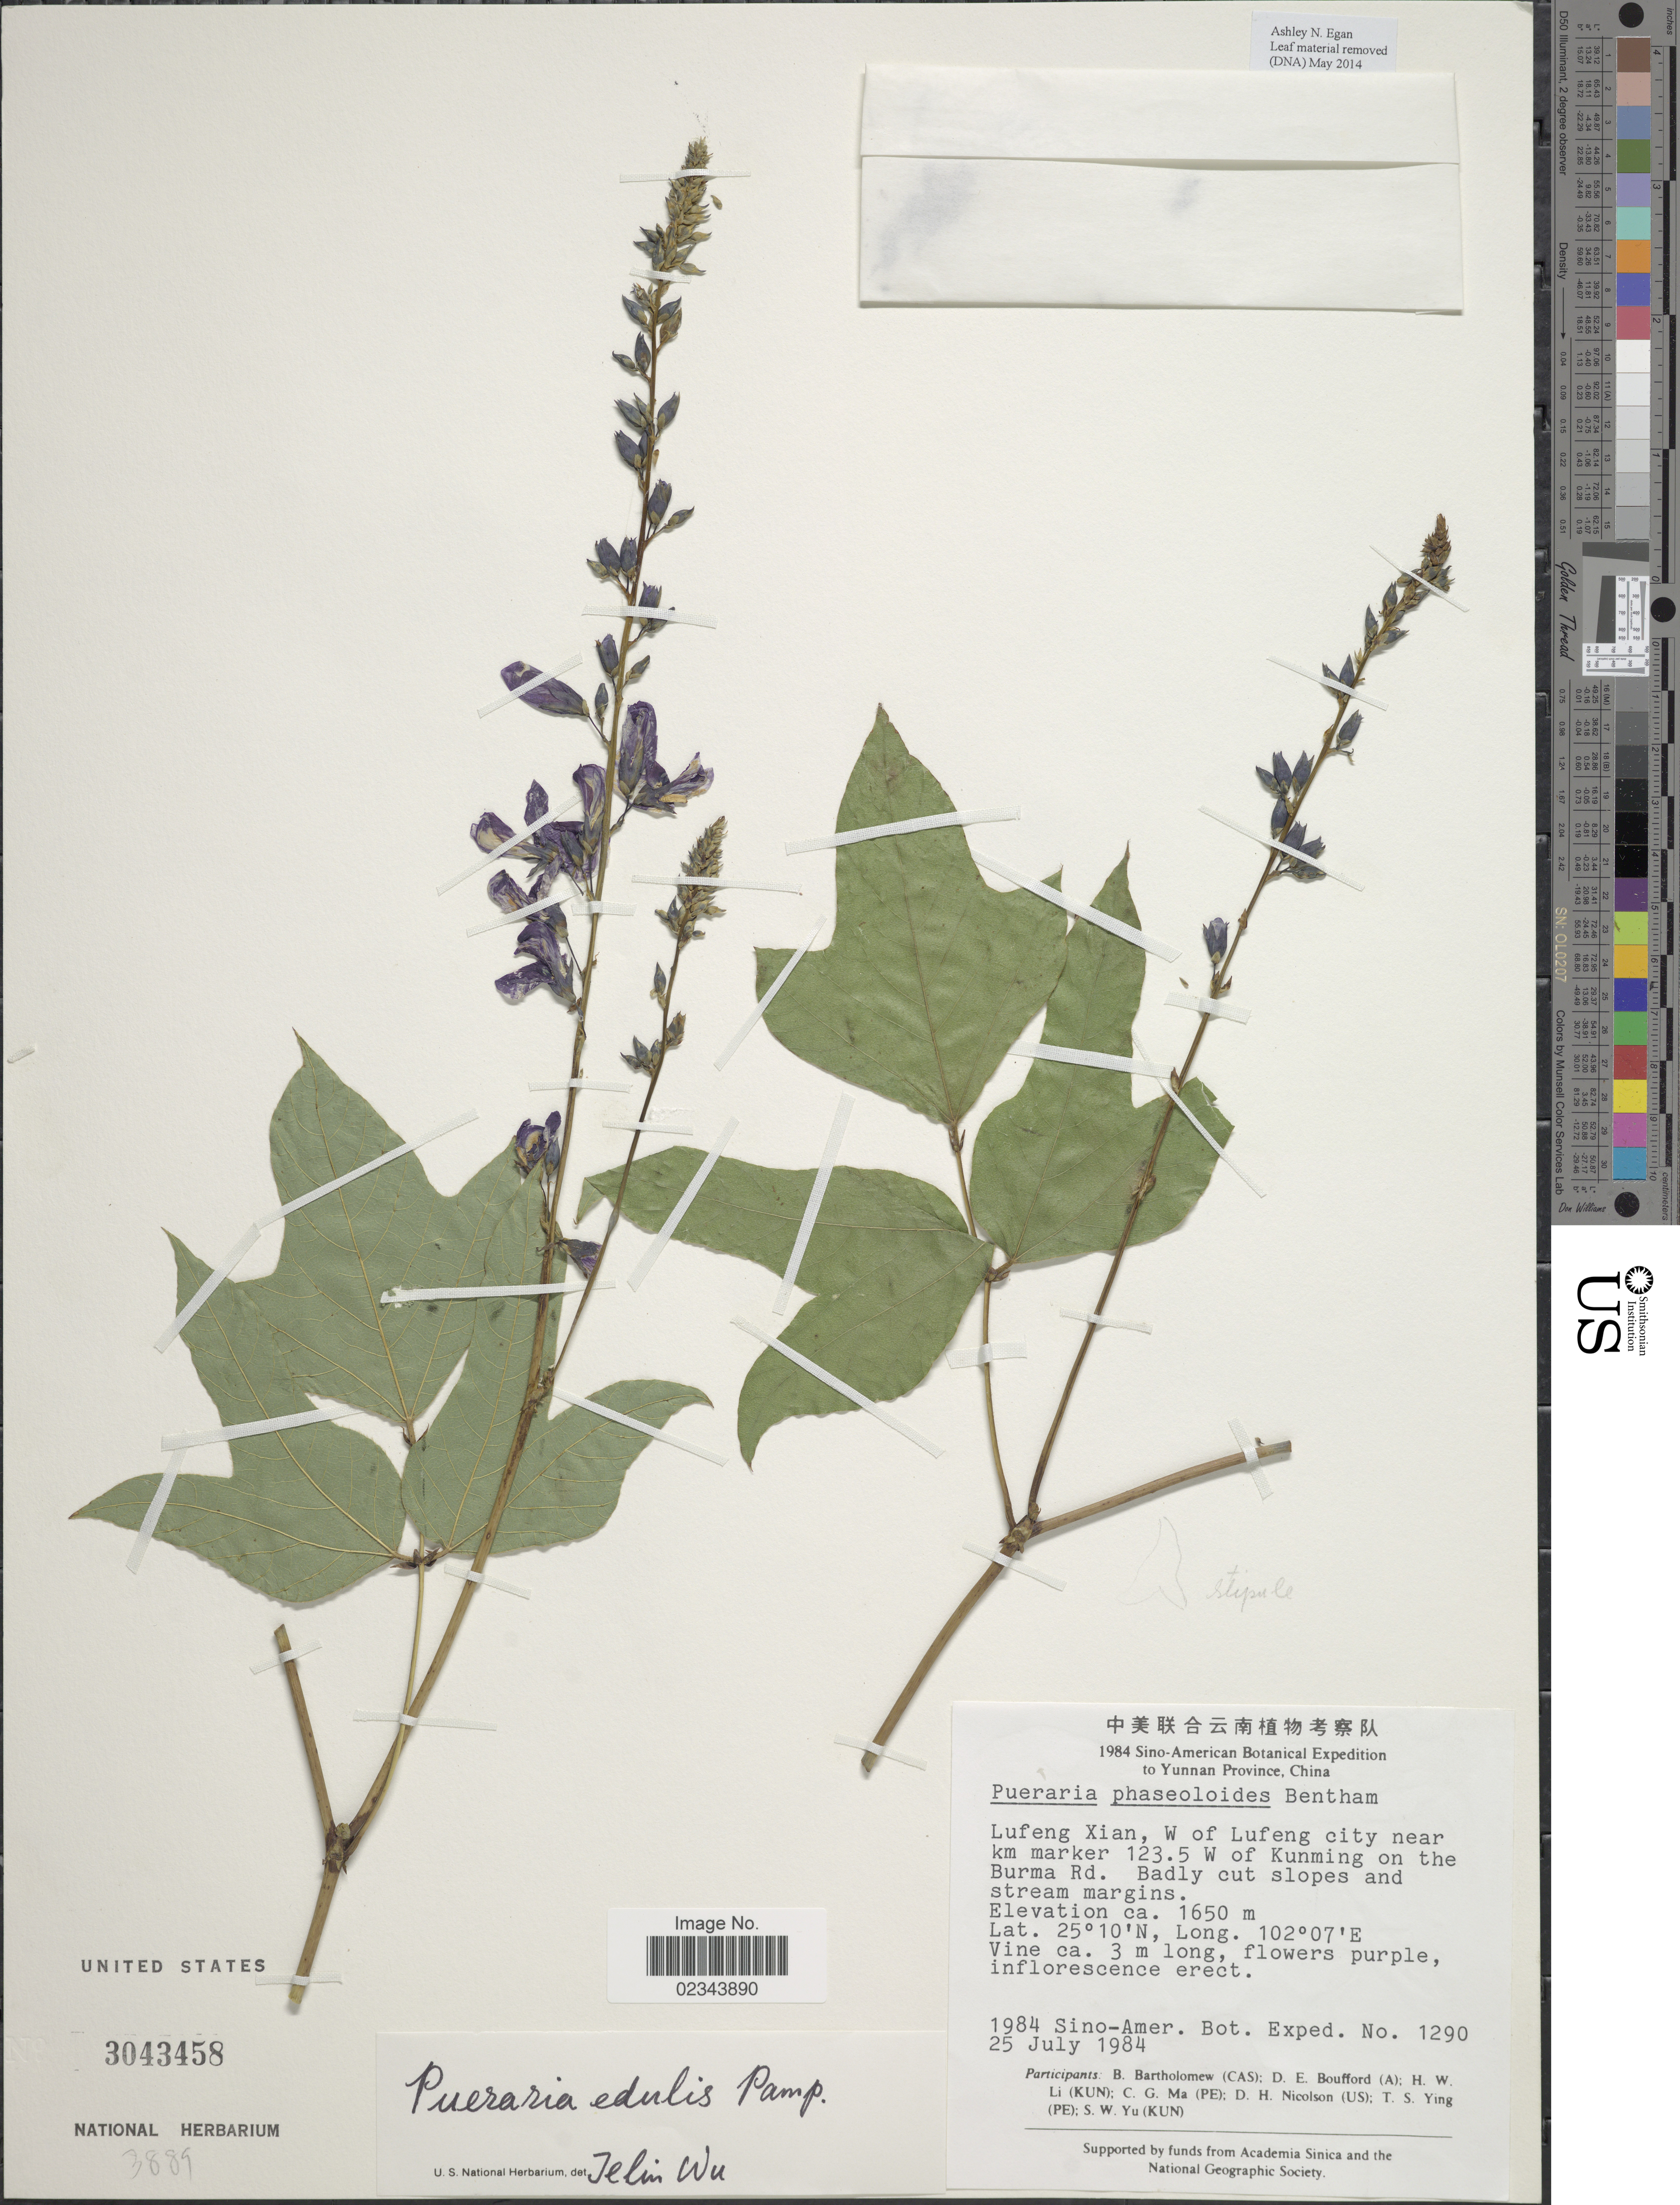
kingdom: Plantae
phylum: Tracheophyta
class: Magnoliopsida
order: Fabales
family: Fabaceae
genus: Pueraria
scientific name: Pueraria edulis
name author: Pamp.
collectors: Sino-Amer. Bot. Exped. 1984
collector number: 1290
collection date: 1984-07-25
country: China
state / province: Yunnan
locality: Lufeng Xian, W of Lufeng city near km marker 123.5 W of Kunming on the Burma Rd.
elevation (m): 1650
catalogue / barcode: US 3043458